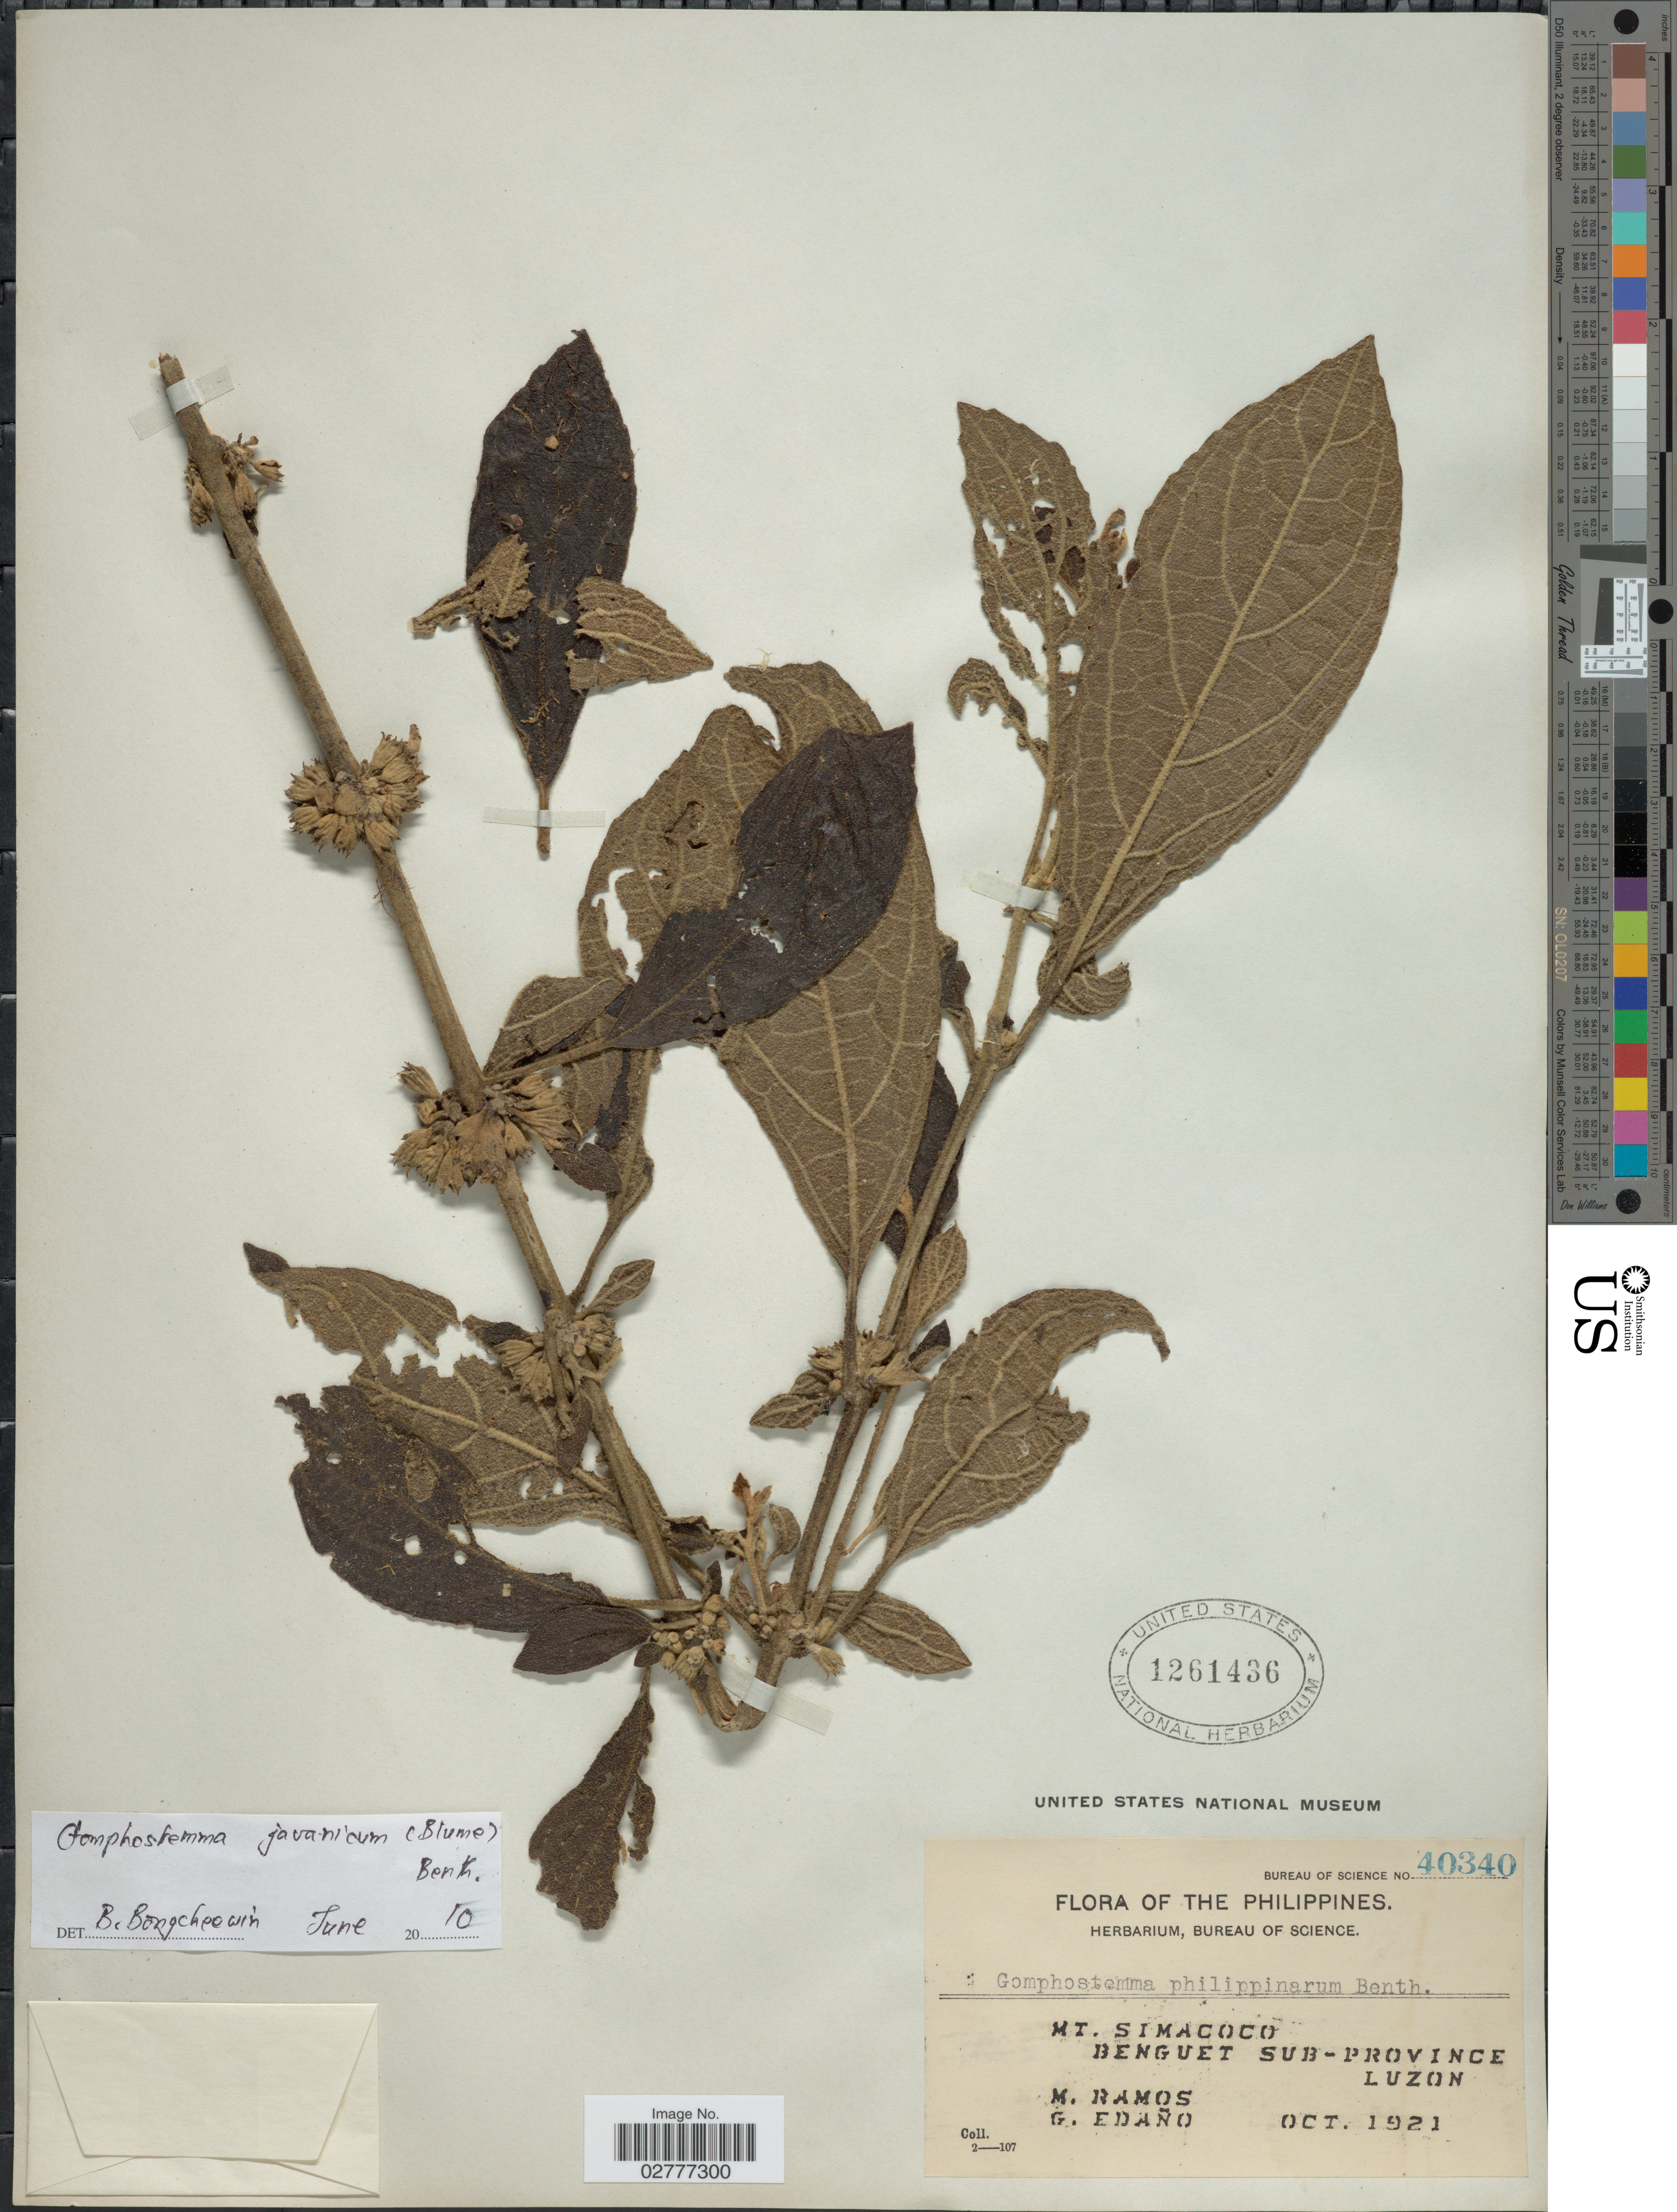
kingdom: Plantae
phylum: Tracheophyta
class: Magnoliopsida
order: Lamiales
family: Lamiaceae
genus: Gomphostemma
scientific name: Gomphostemma javanicum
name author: (Blume) Benth.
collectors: M. Ramos & G. Edaño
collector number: Bureau of Science 40340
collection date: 1921-10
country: Philippines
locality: Mt. Simacoco, Benguet Sub-Province. Luzon.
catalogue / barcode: US 1261436